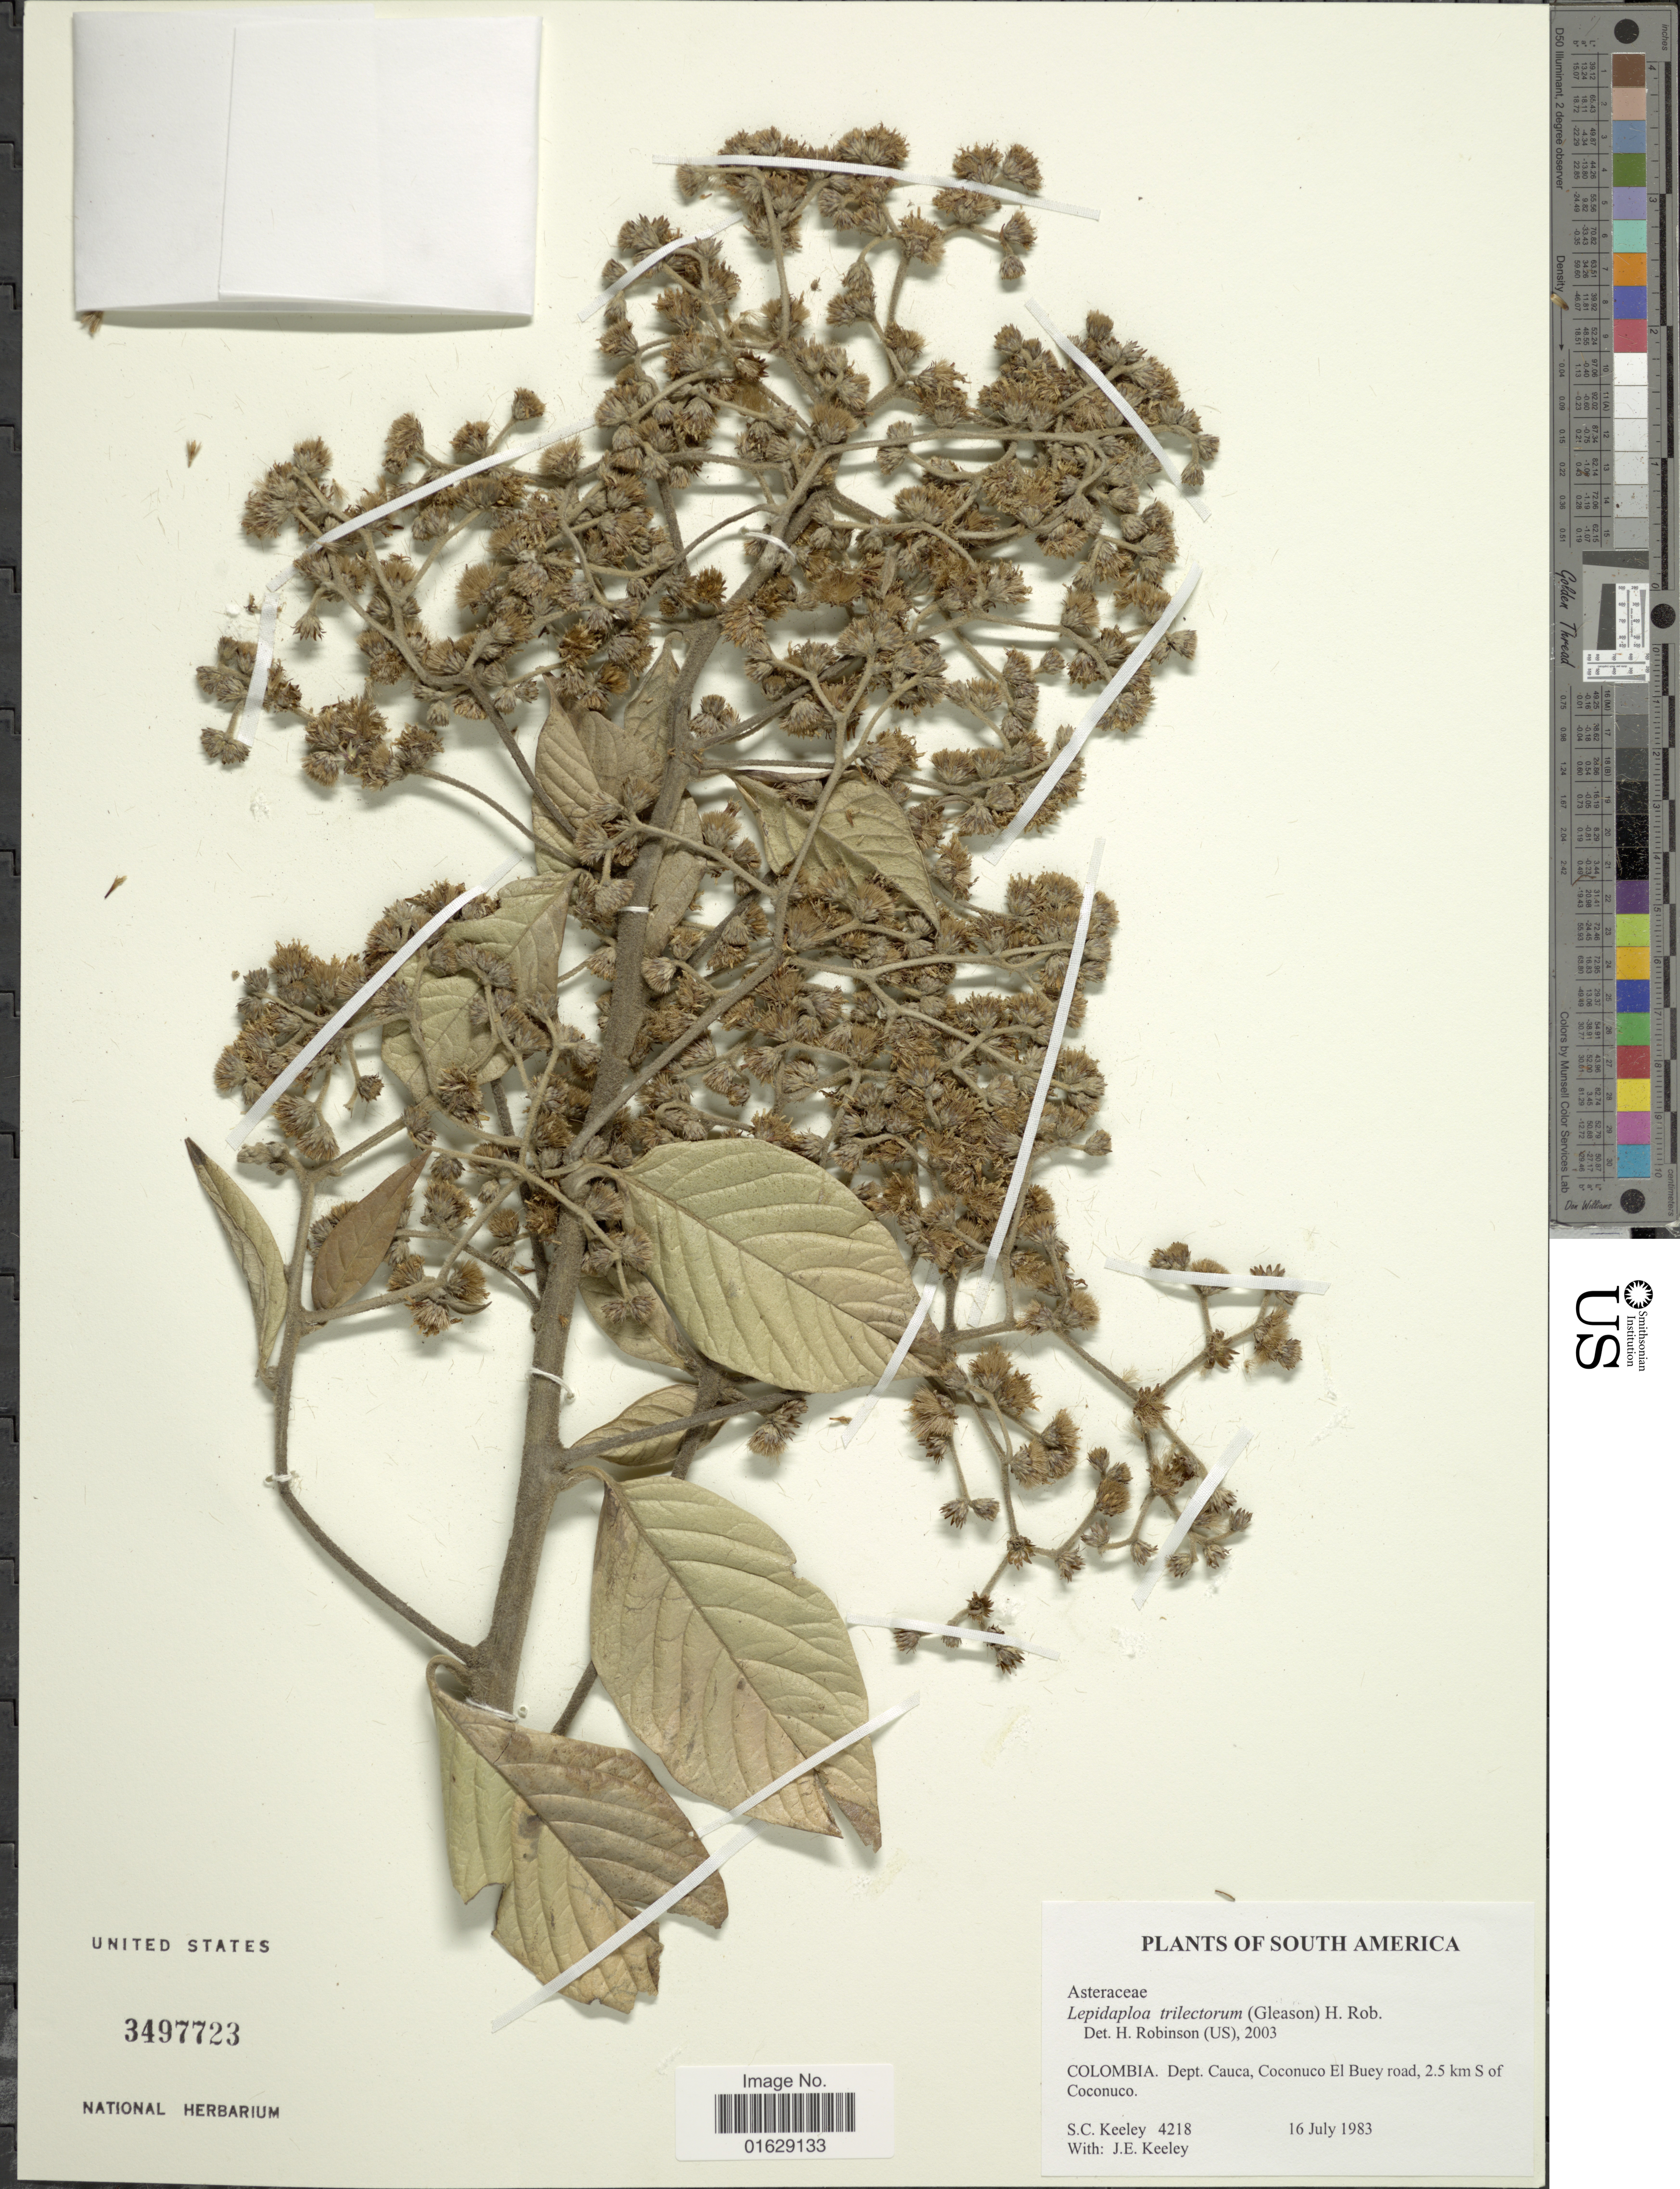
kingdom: Plantae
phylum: Tracheophyta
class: Magnoliopsida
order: Asterales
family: Asteraceae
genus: Lepidaploa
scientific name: Lepidaploa trilectorum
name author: (Gleason) H. Rob.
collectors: S. C. Keeley & J. E. Keeley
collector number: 4218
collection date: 1983-07-16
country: Colombia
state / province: Cauca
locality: Coconuco El Buey road, 2.5 km S of Coconuco.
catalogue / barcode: US 3497723